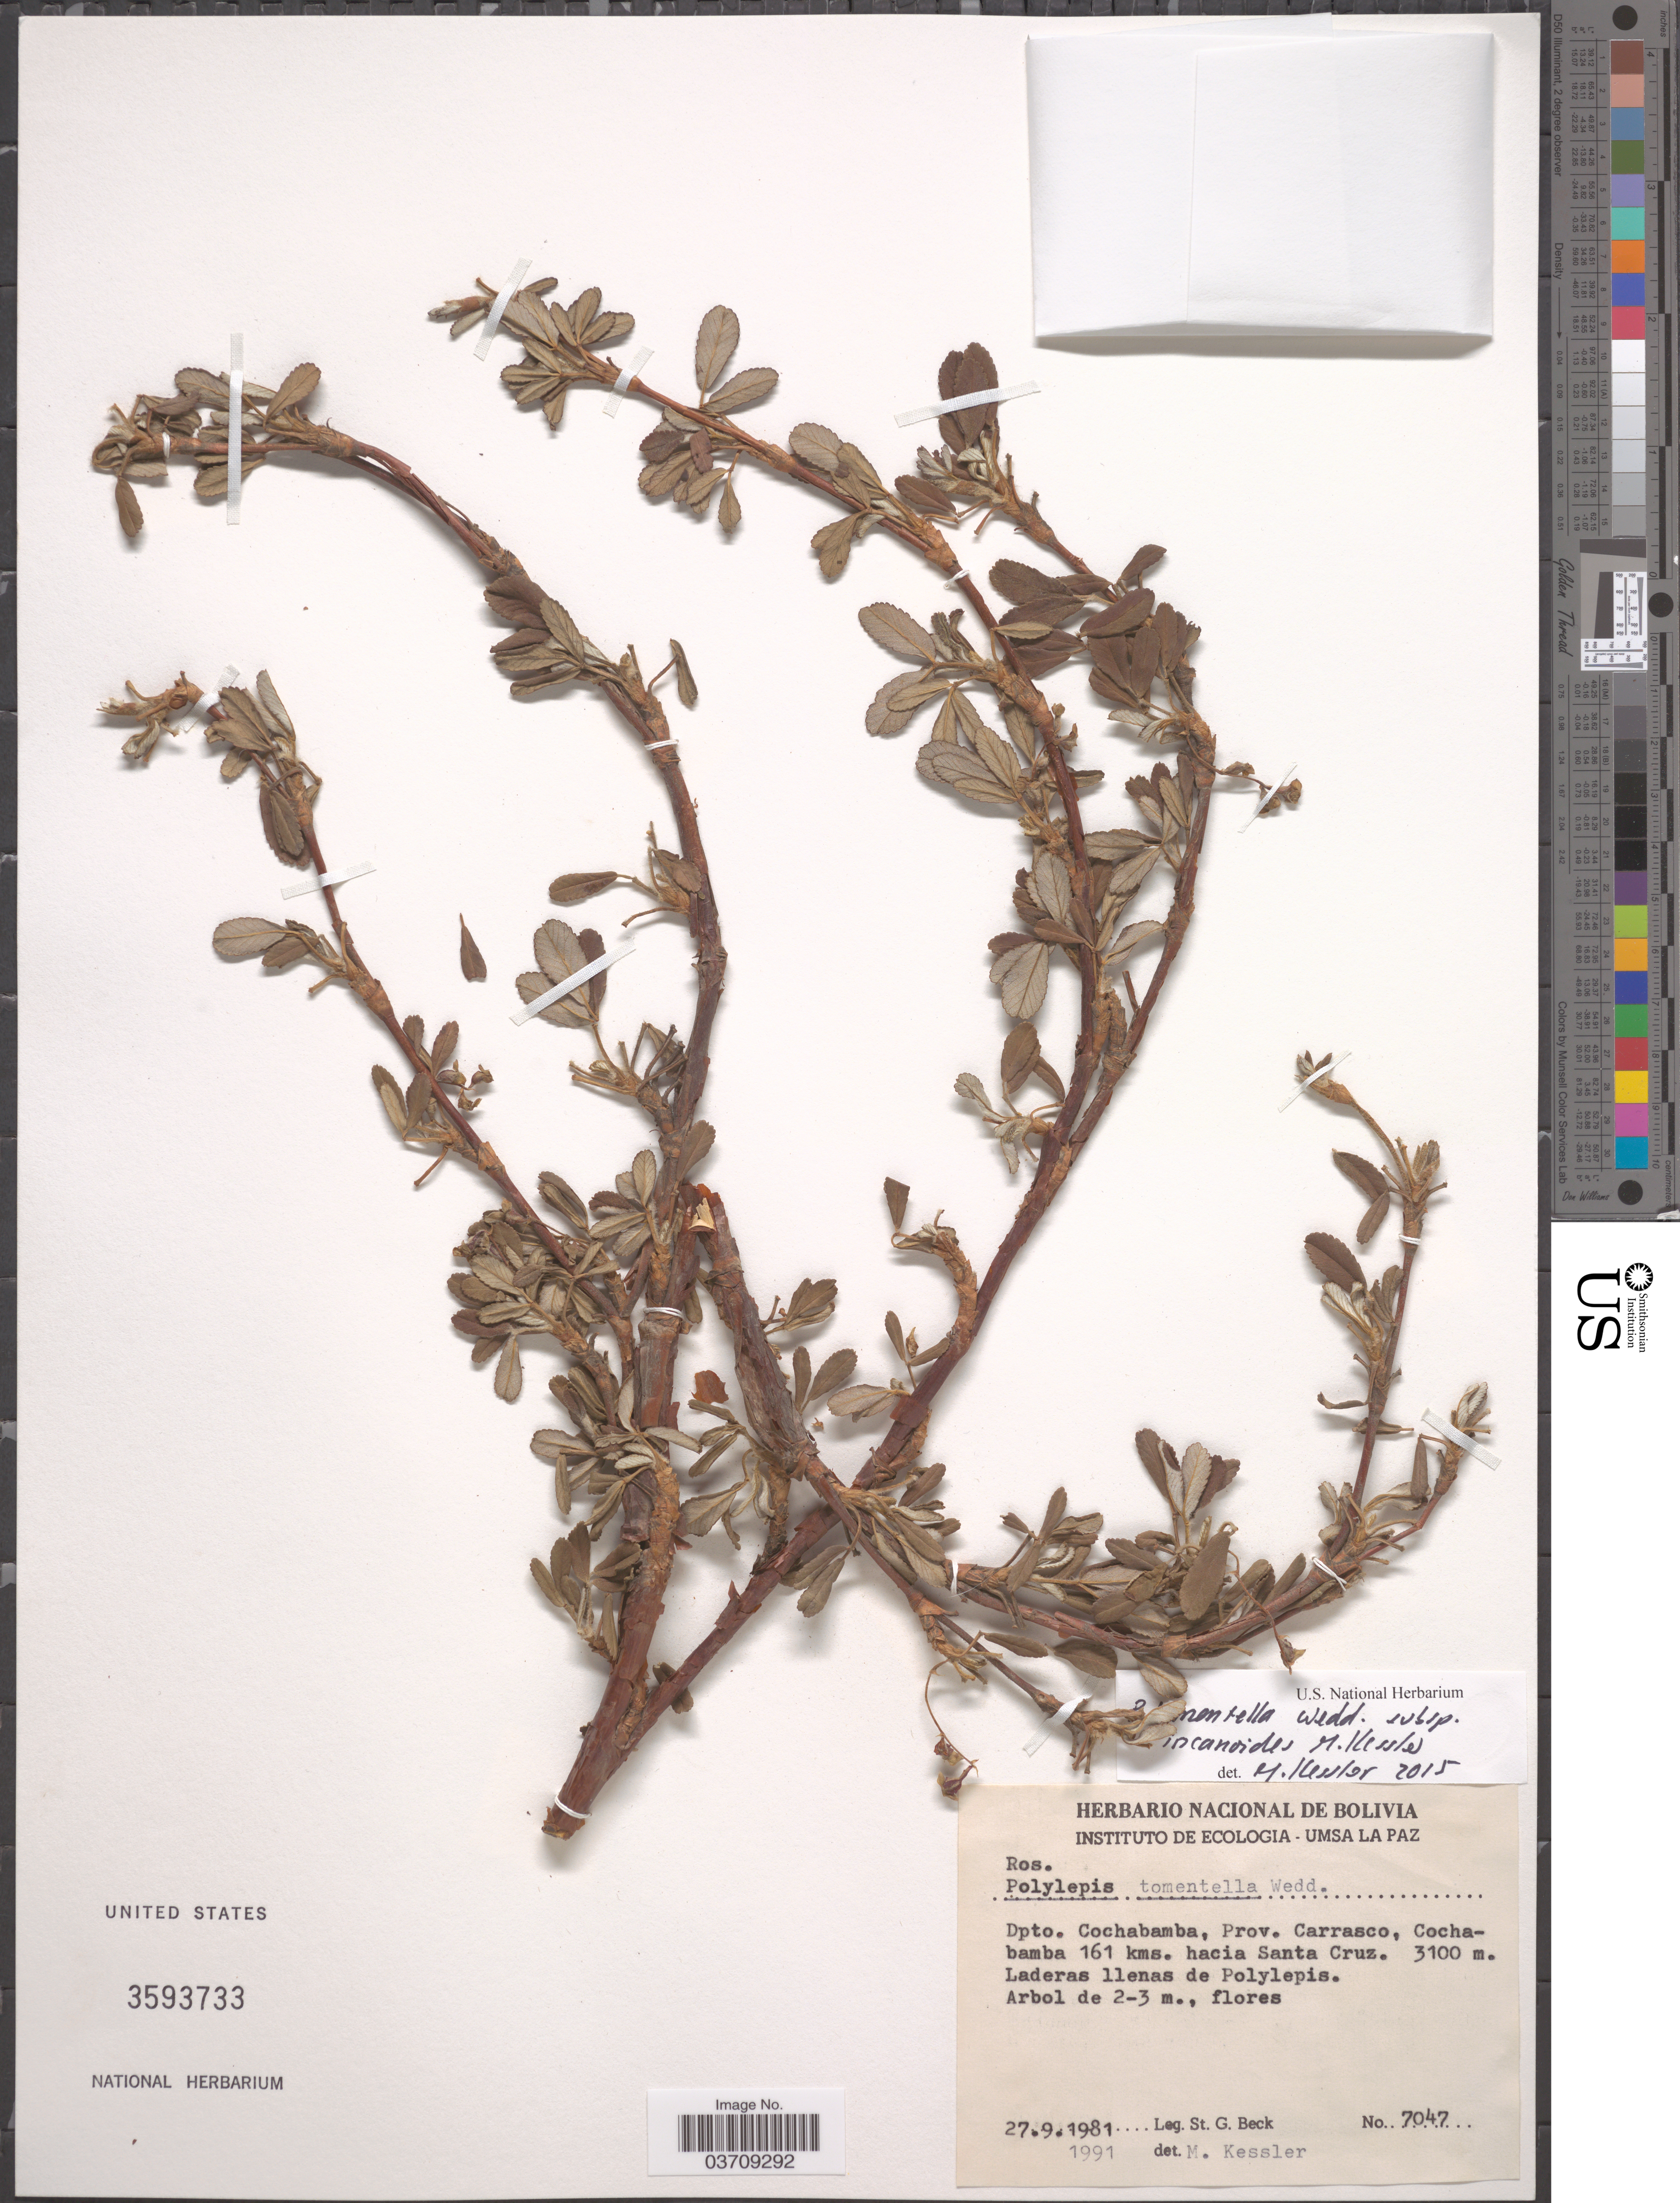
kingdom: Plantae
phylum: Tracheophyta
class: Magnoliopsida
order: Rosales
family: Rosaceae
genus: Polylepis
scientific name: Polylepis tomentella subsp. incanoides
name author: M. Kessler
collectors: S. G. Beck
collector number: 7047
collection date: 1981-09-27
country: Bolivia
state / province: Cochabamba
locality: Dpto. Cochabamba, Prov. Carrasco, Cochabamba 161 kms. hacia Santa Cruz.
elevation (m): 3100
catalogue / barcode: US 3593733